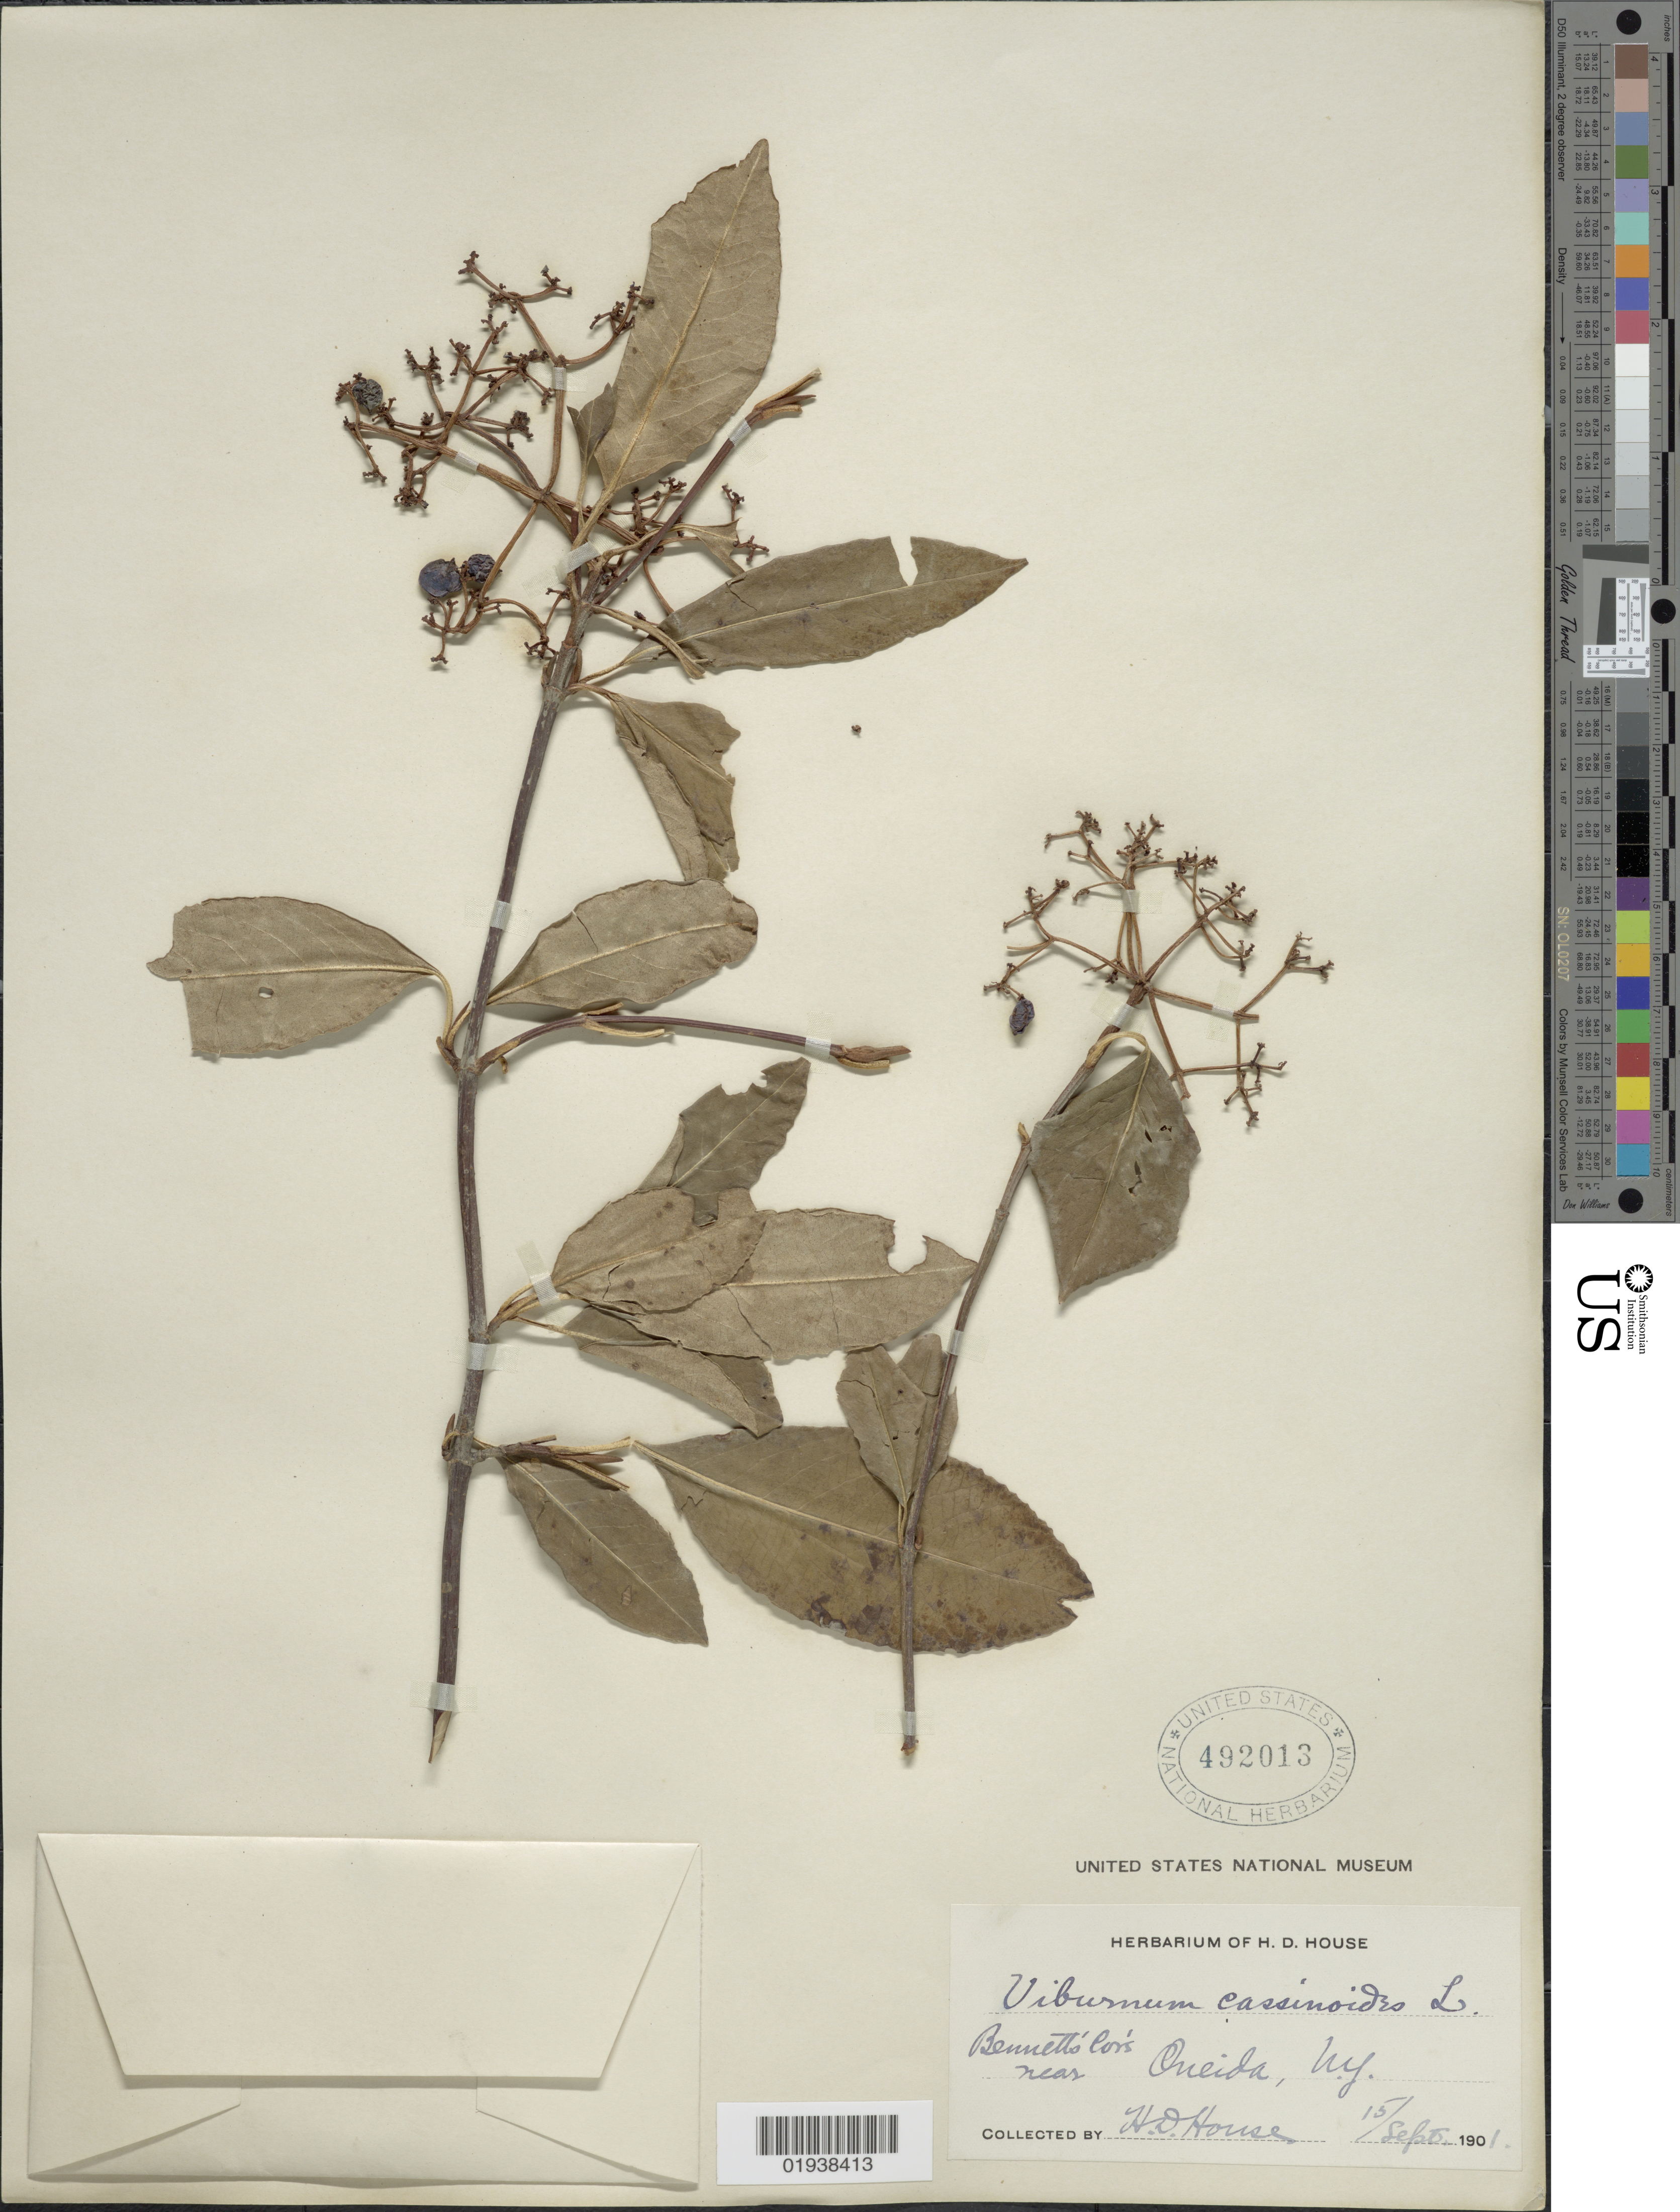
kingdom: Plantae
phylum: Tracheophyta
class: Magnoliopsida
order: Dipsacales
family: Viburnaceae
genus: Viburnum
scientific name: Viburnum cassinoides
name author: L.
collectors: H. D. House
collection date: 1901-09-15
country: United States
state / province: New York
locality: Bennett's Cor's near Oneida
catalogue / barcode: US 492013